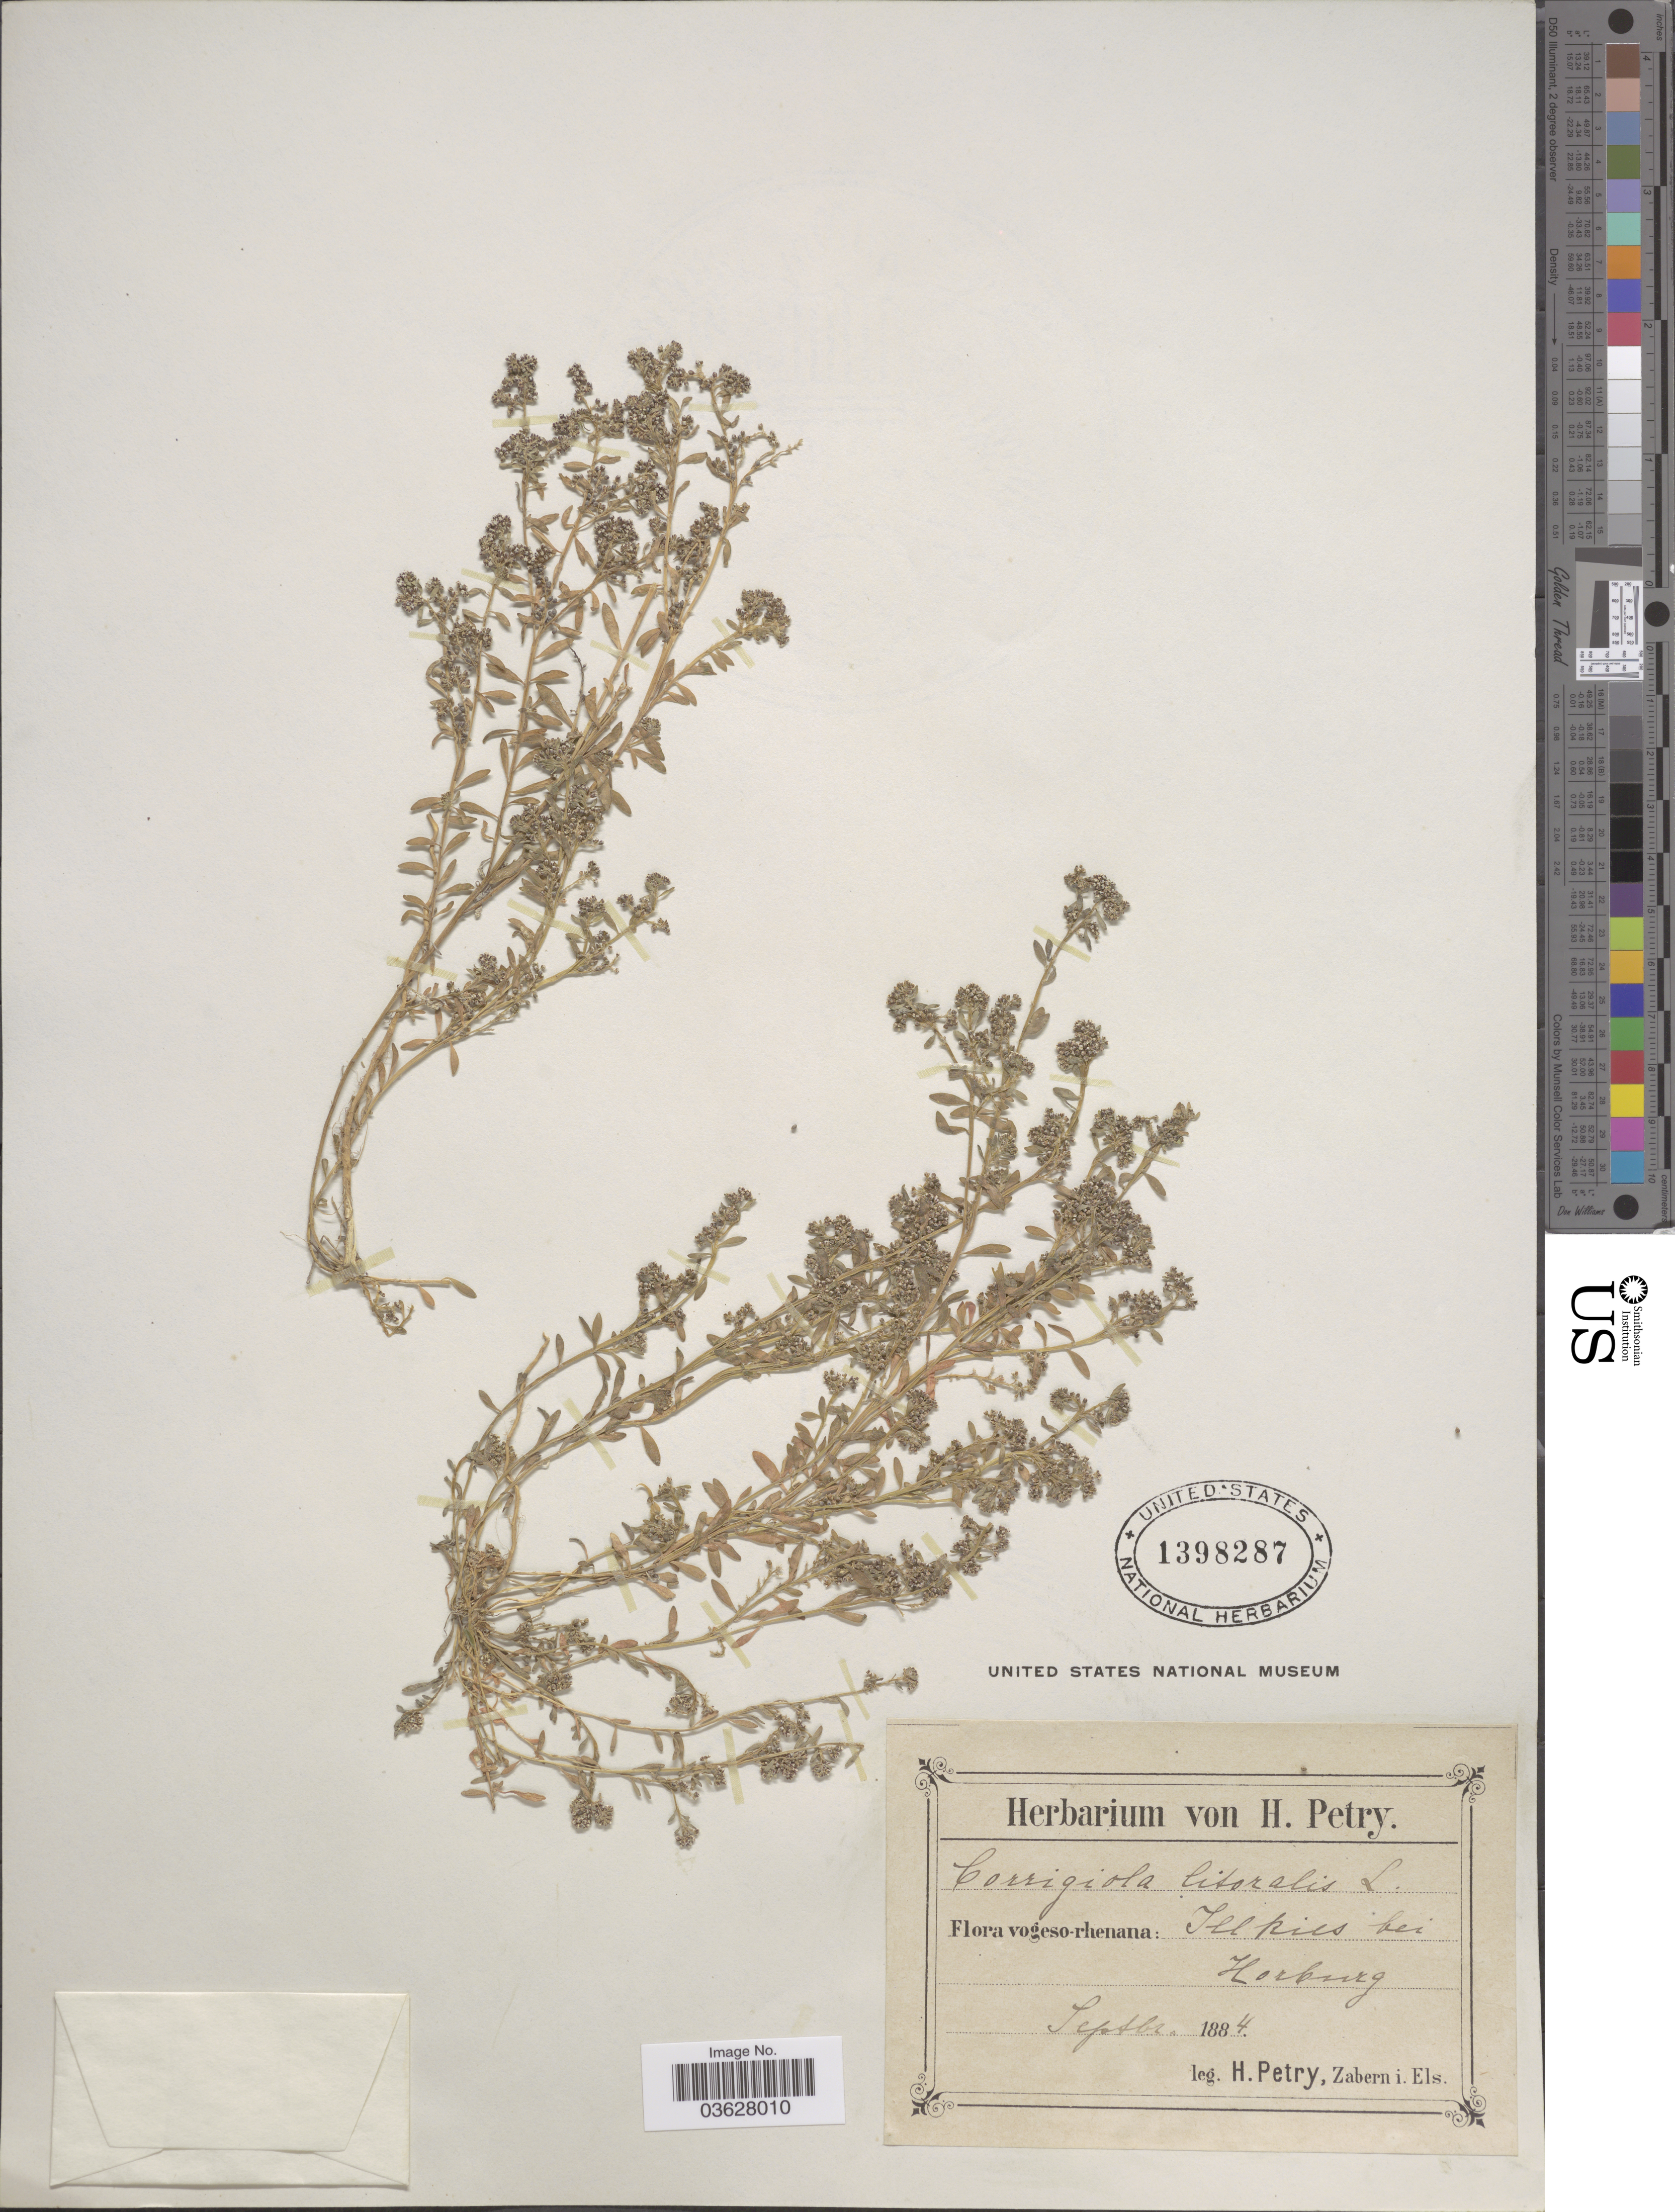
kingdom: Plantae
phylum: Tracheophyta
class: Magnoliopsida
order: Caryophyllales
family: Caryophyllaceae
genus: Corrigiola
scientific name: Corrigiola litoralis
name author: L.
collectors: H. Petry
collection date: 1884-09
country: France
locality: Vogeso-rhenana: Illkies [interpreted] bei Horburg.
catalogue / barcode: US 1398287